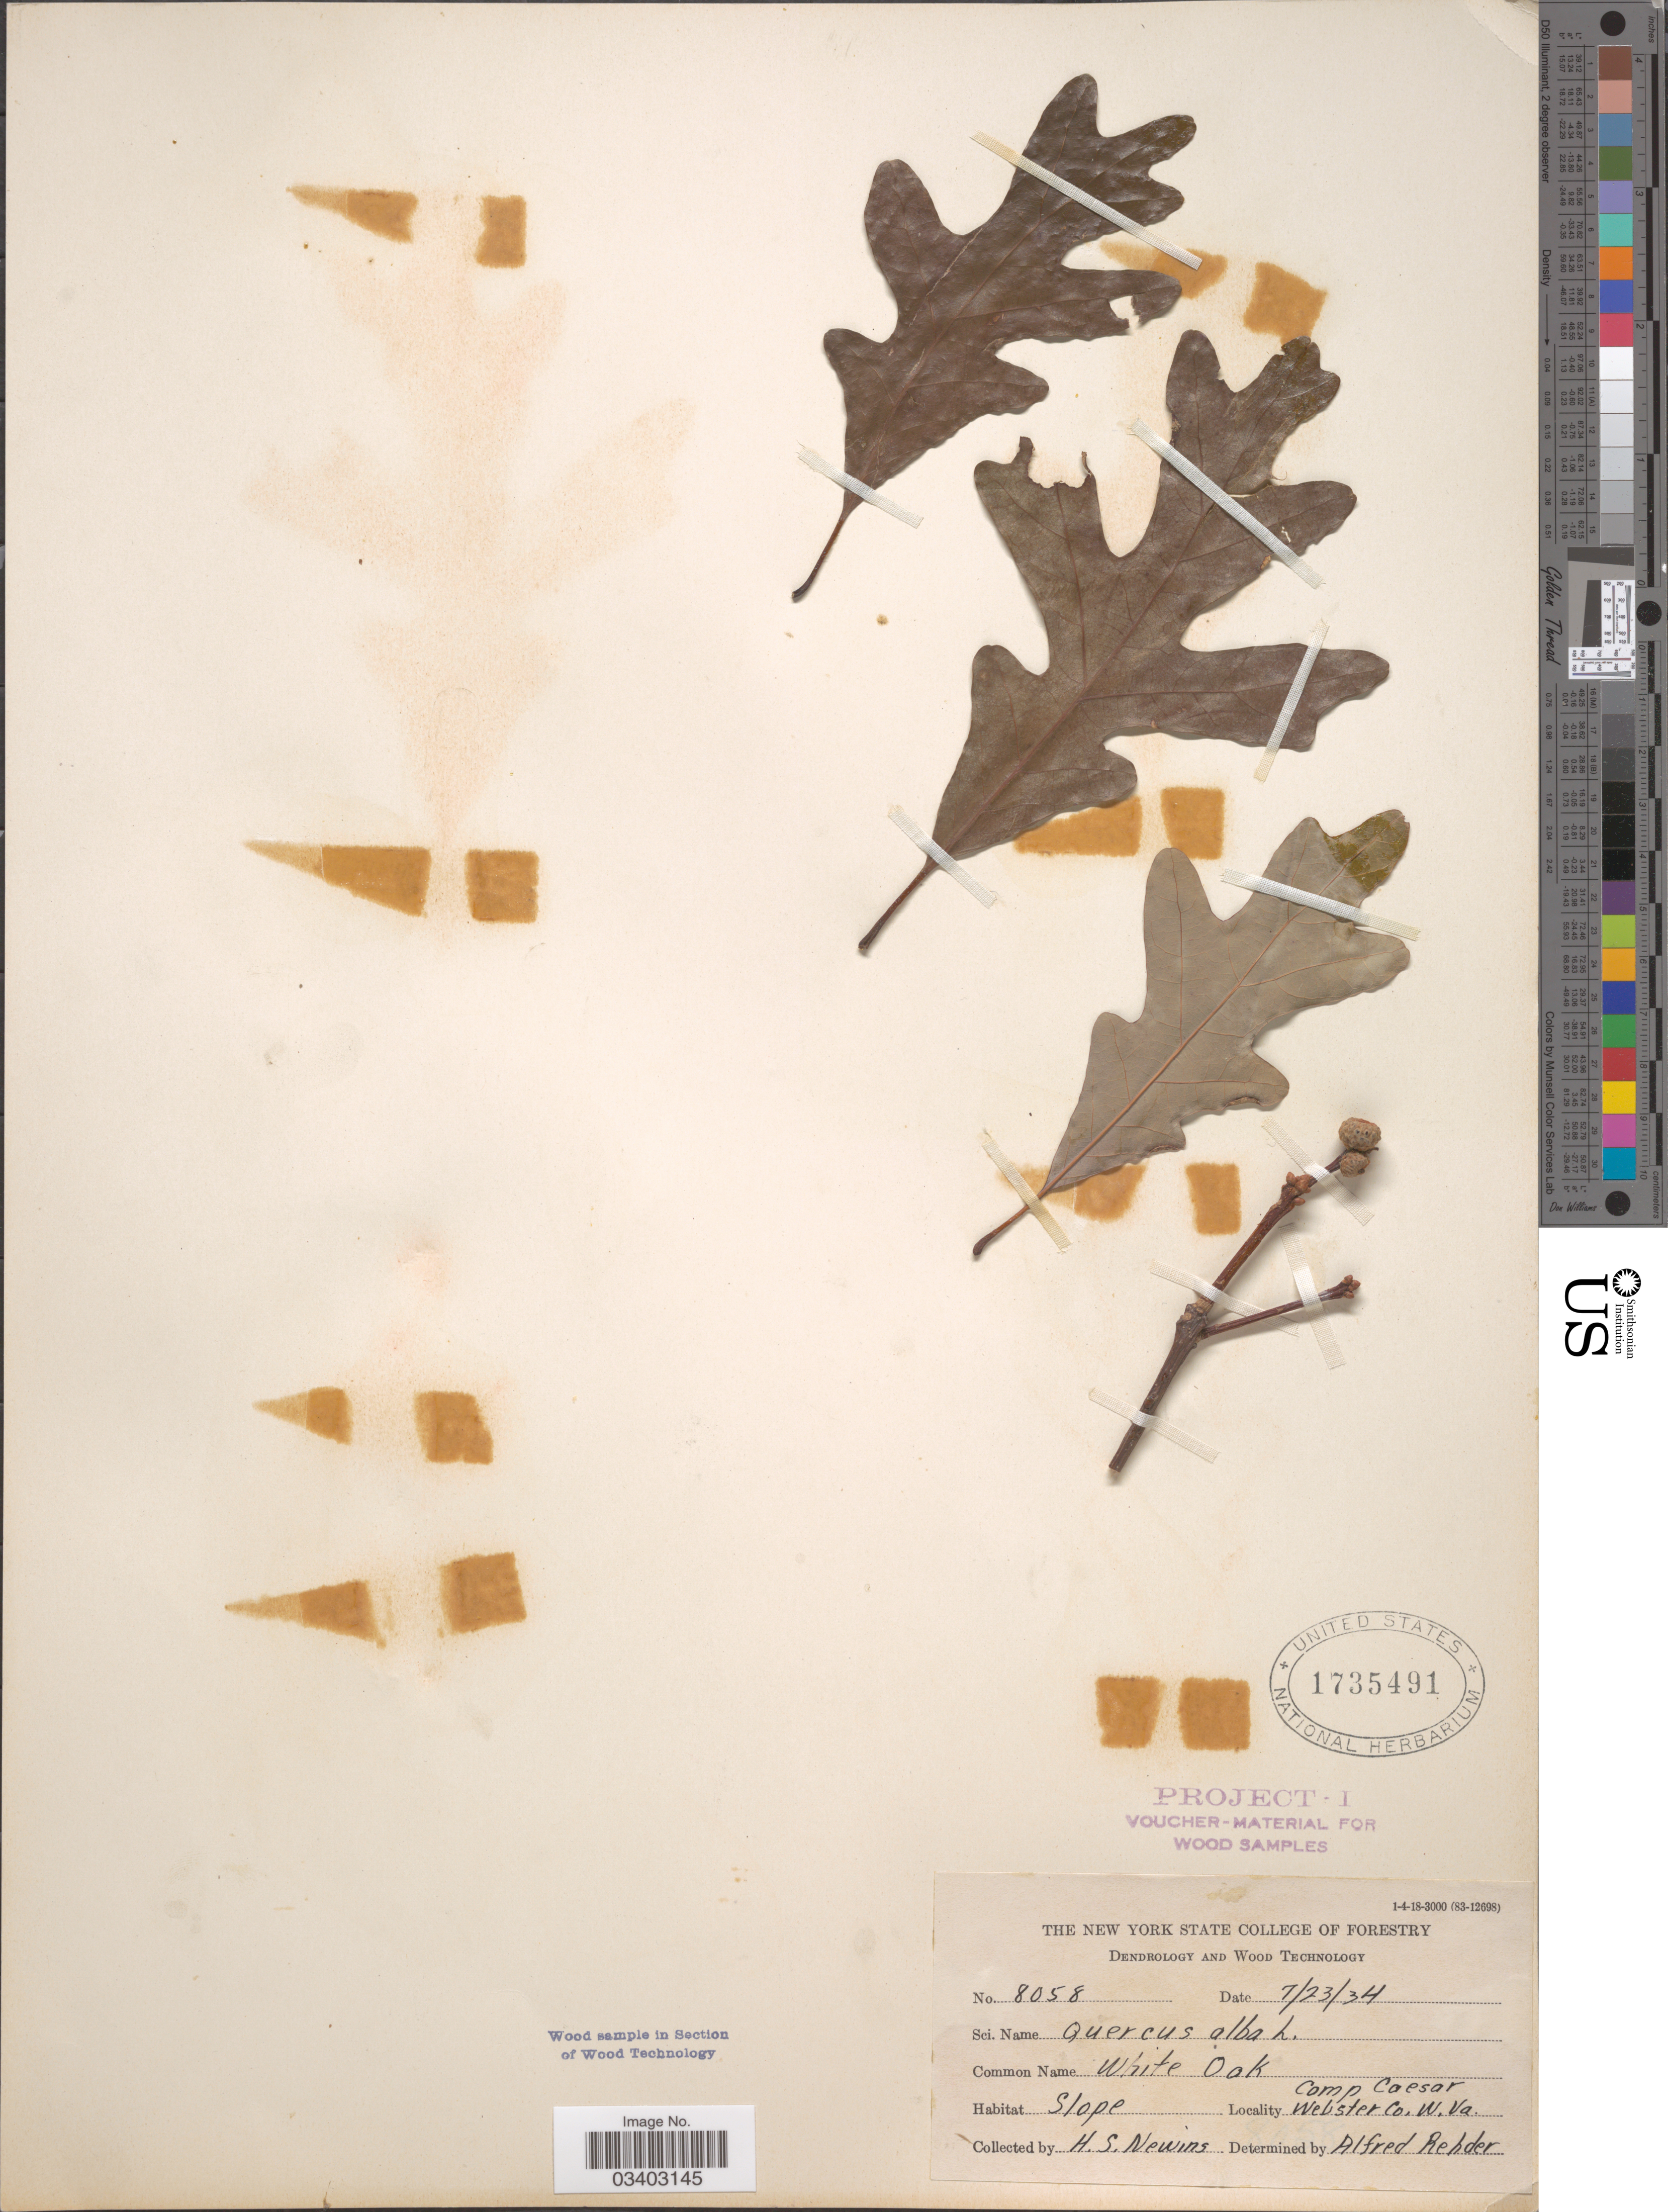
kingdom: Plantae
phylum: Tracheophyta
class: Magnoliopsida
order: Fagales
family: Fagaceae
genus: Quercus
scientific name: Quercus alba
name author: L.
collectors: H. Newins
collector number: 8058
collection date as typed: Transcribed d/m/y: 23/7/34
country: United States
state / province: West Virginia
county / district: Webster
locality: Camp Caesar. Webster Co.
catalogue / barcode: US 1735491